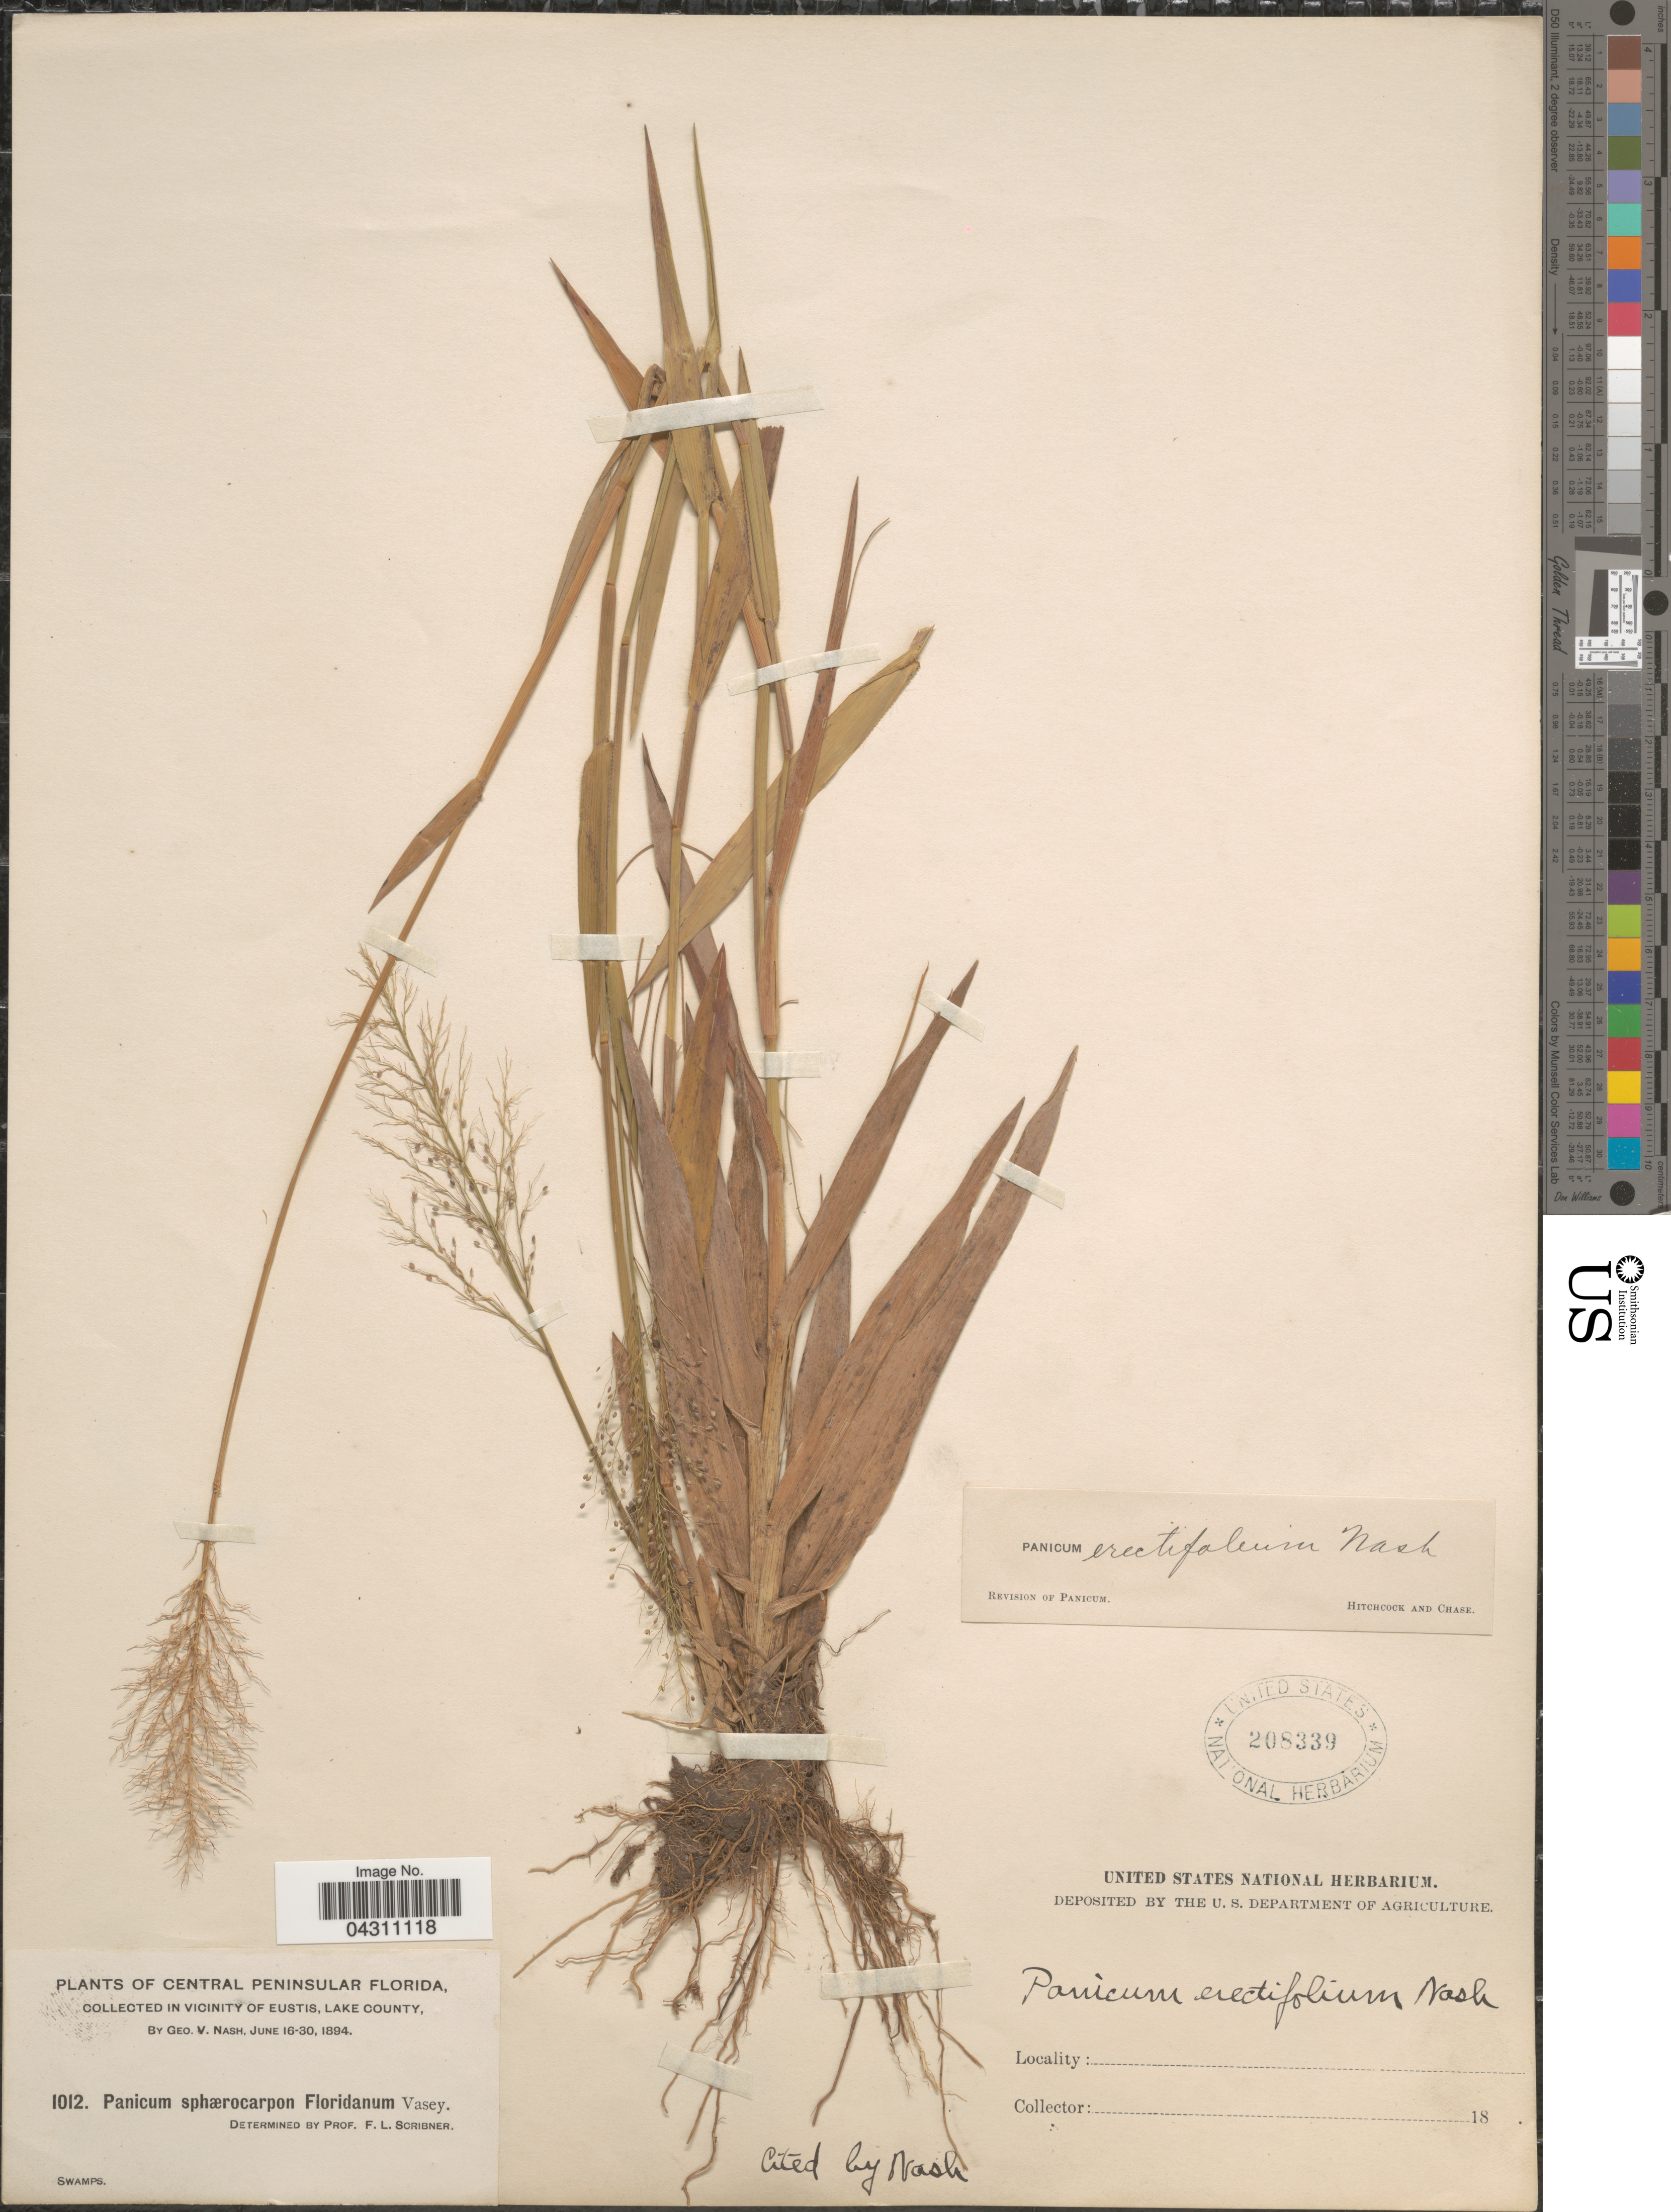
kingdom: Plantae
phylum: Tracheophyta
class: Liliopsida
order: Poales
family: Poaceae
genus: Dichanthelium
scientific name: Dichanthelium sphaerocarpon var. floridanum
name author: (Vasey) Davidse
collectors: G. V. Nash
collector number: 1012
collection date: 1894-06-16/1894-06-30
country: United States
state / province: Florida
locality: Central Peninsular Florida. In vicinity of Eustis, Lake County.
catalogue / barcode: US 208339